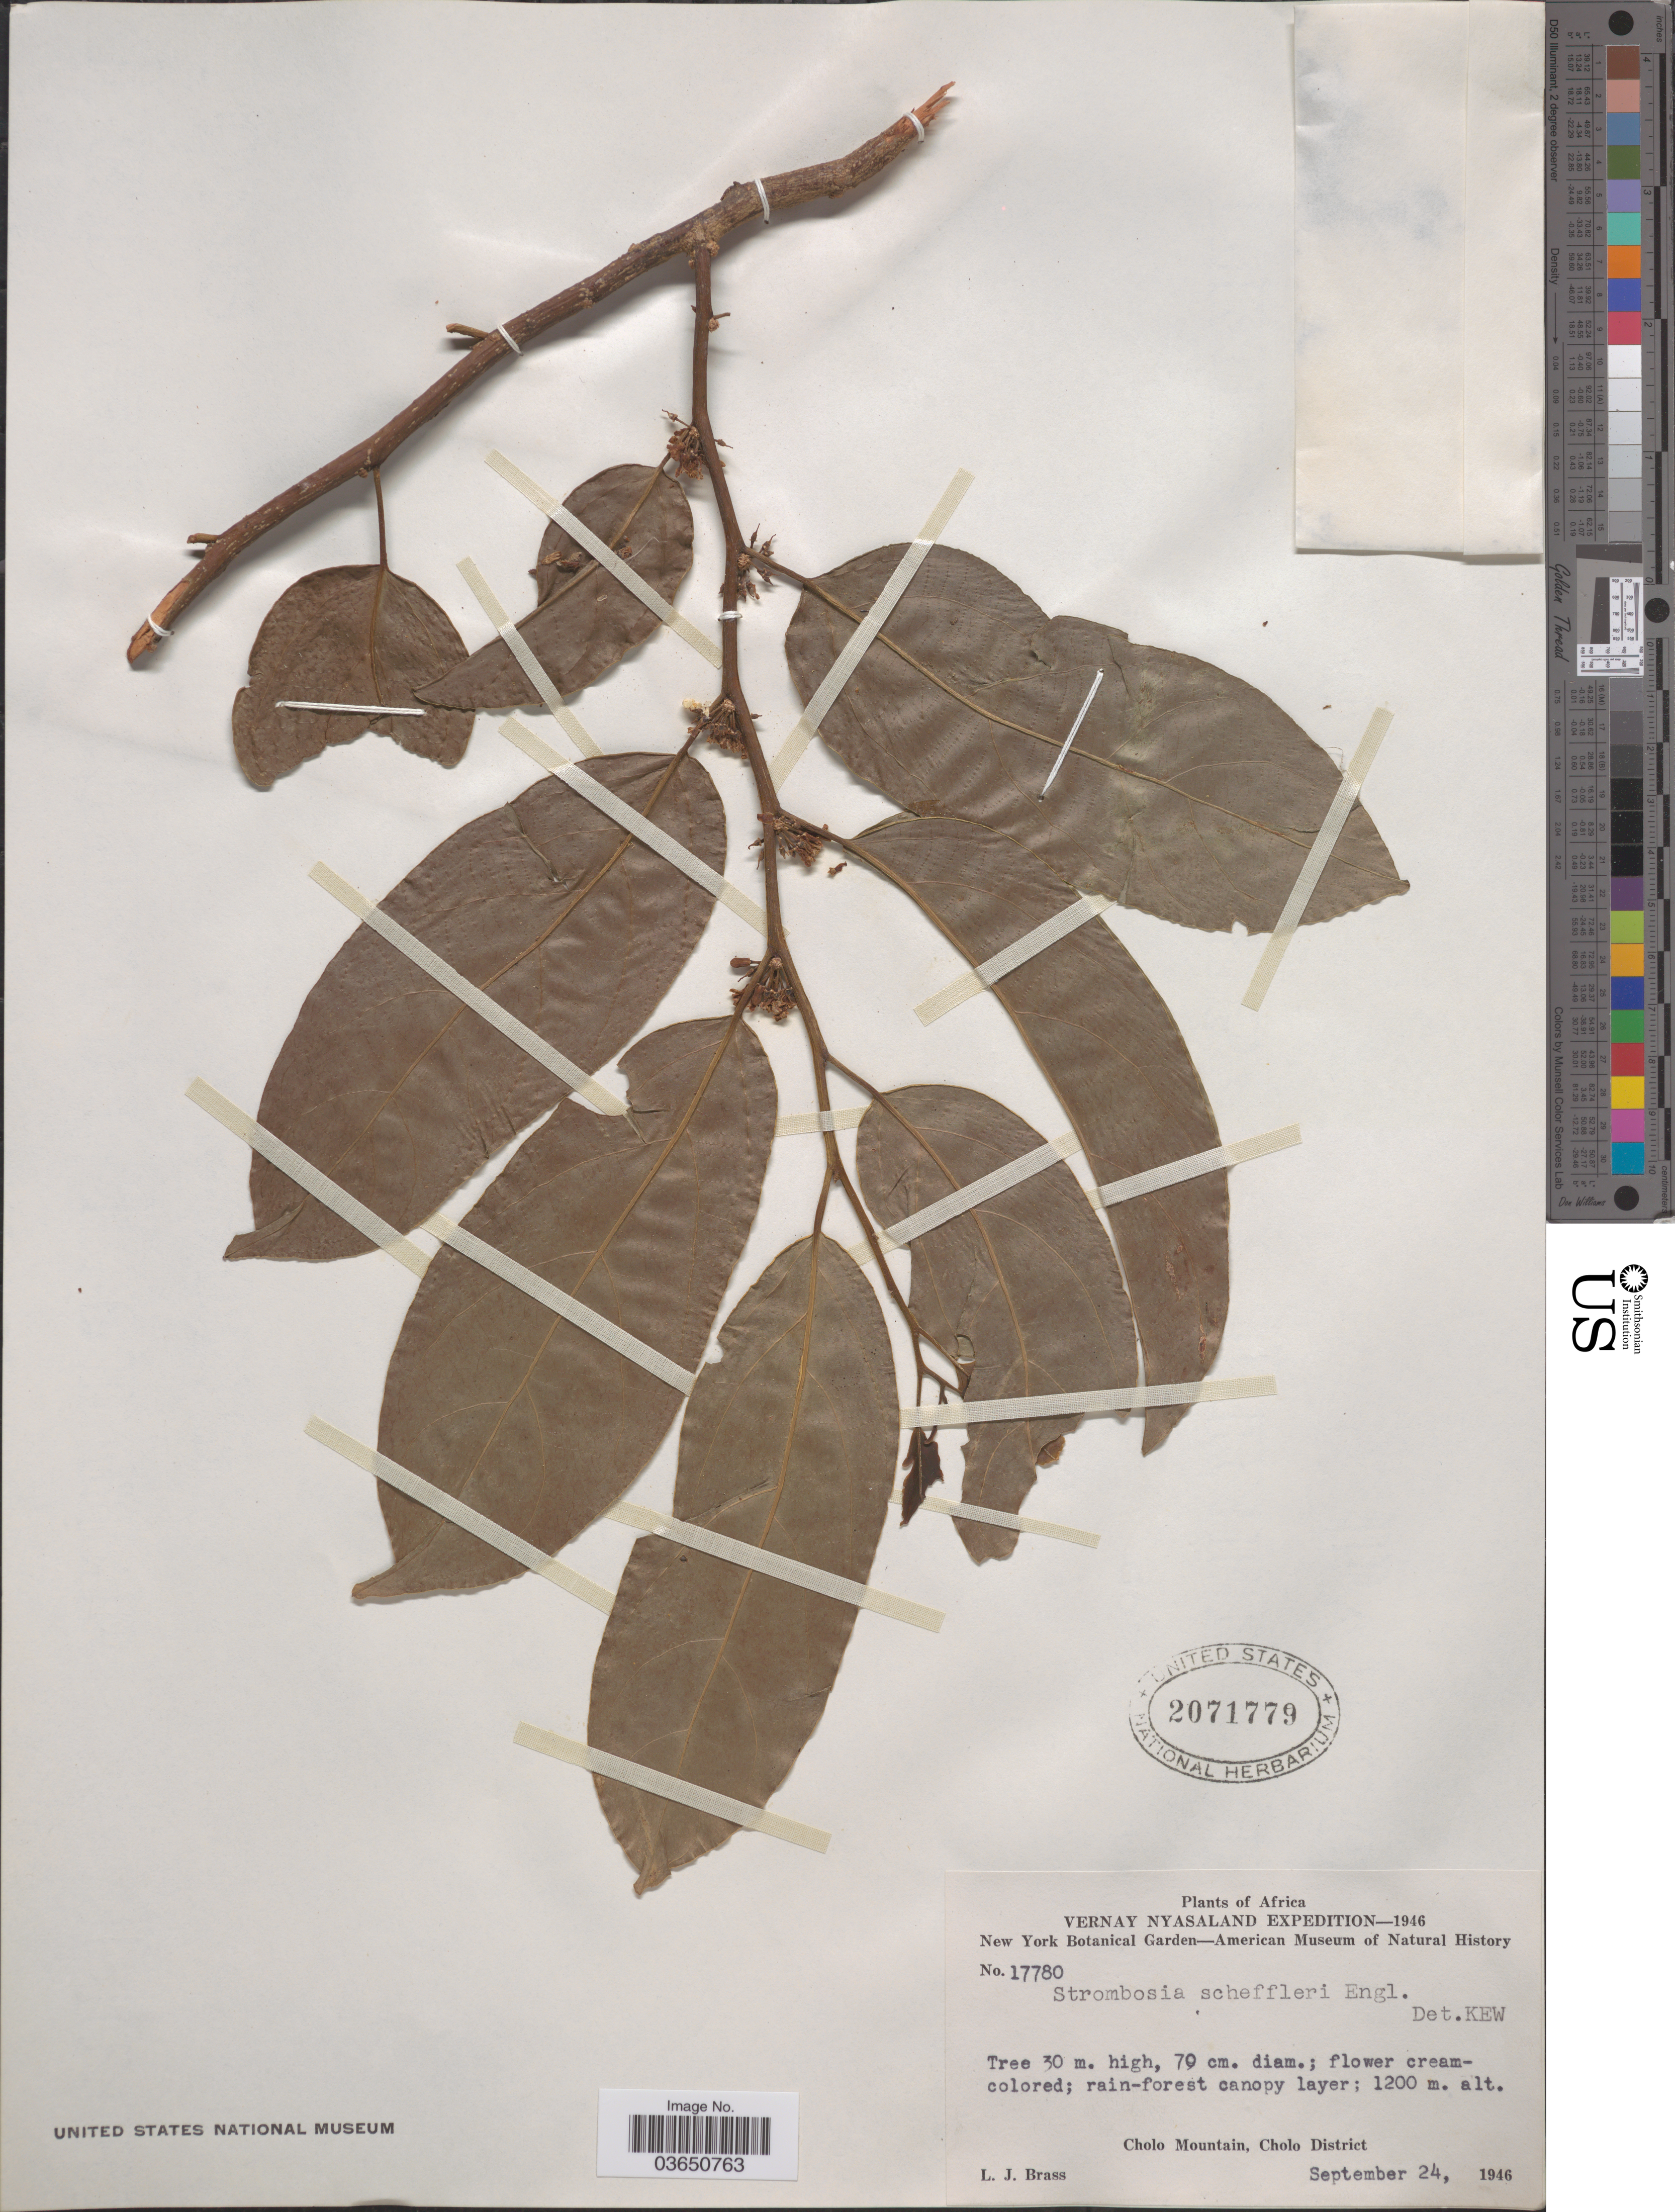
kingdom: Plantae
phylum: Tracheophyta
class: Magnoliopsida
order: Santalales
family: Strombosiaceae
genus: Strombosia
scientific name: Strombosia scheffleri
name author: Engl.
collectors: L. J. Brass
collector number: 17780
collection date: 1946-09-24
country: Malawi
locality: Vernay Nyasaland. Cholo Mountain, Cholo District.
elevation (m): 1200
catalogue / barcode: US 2071779